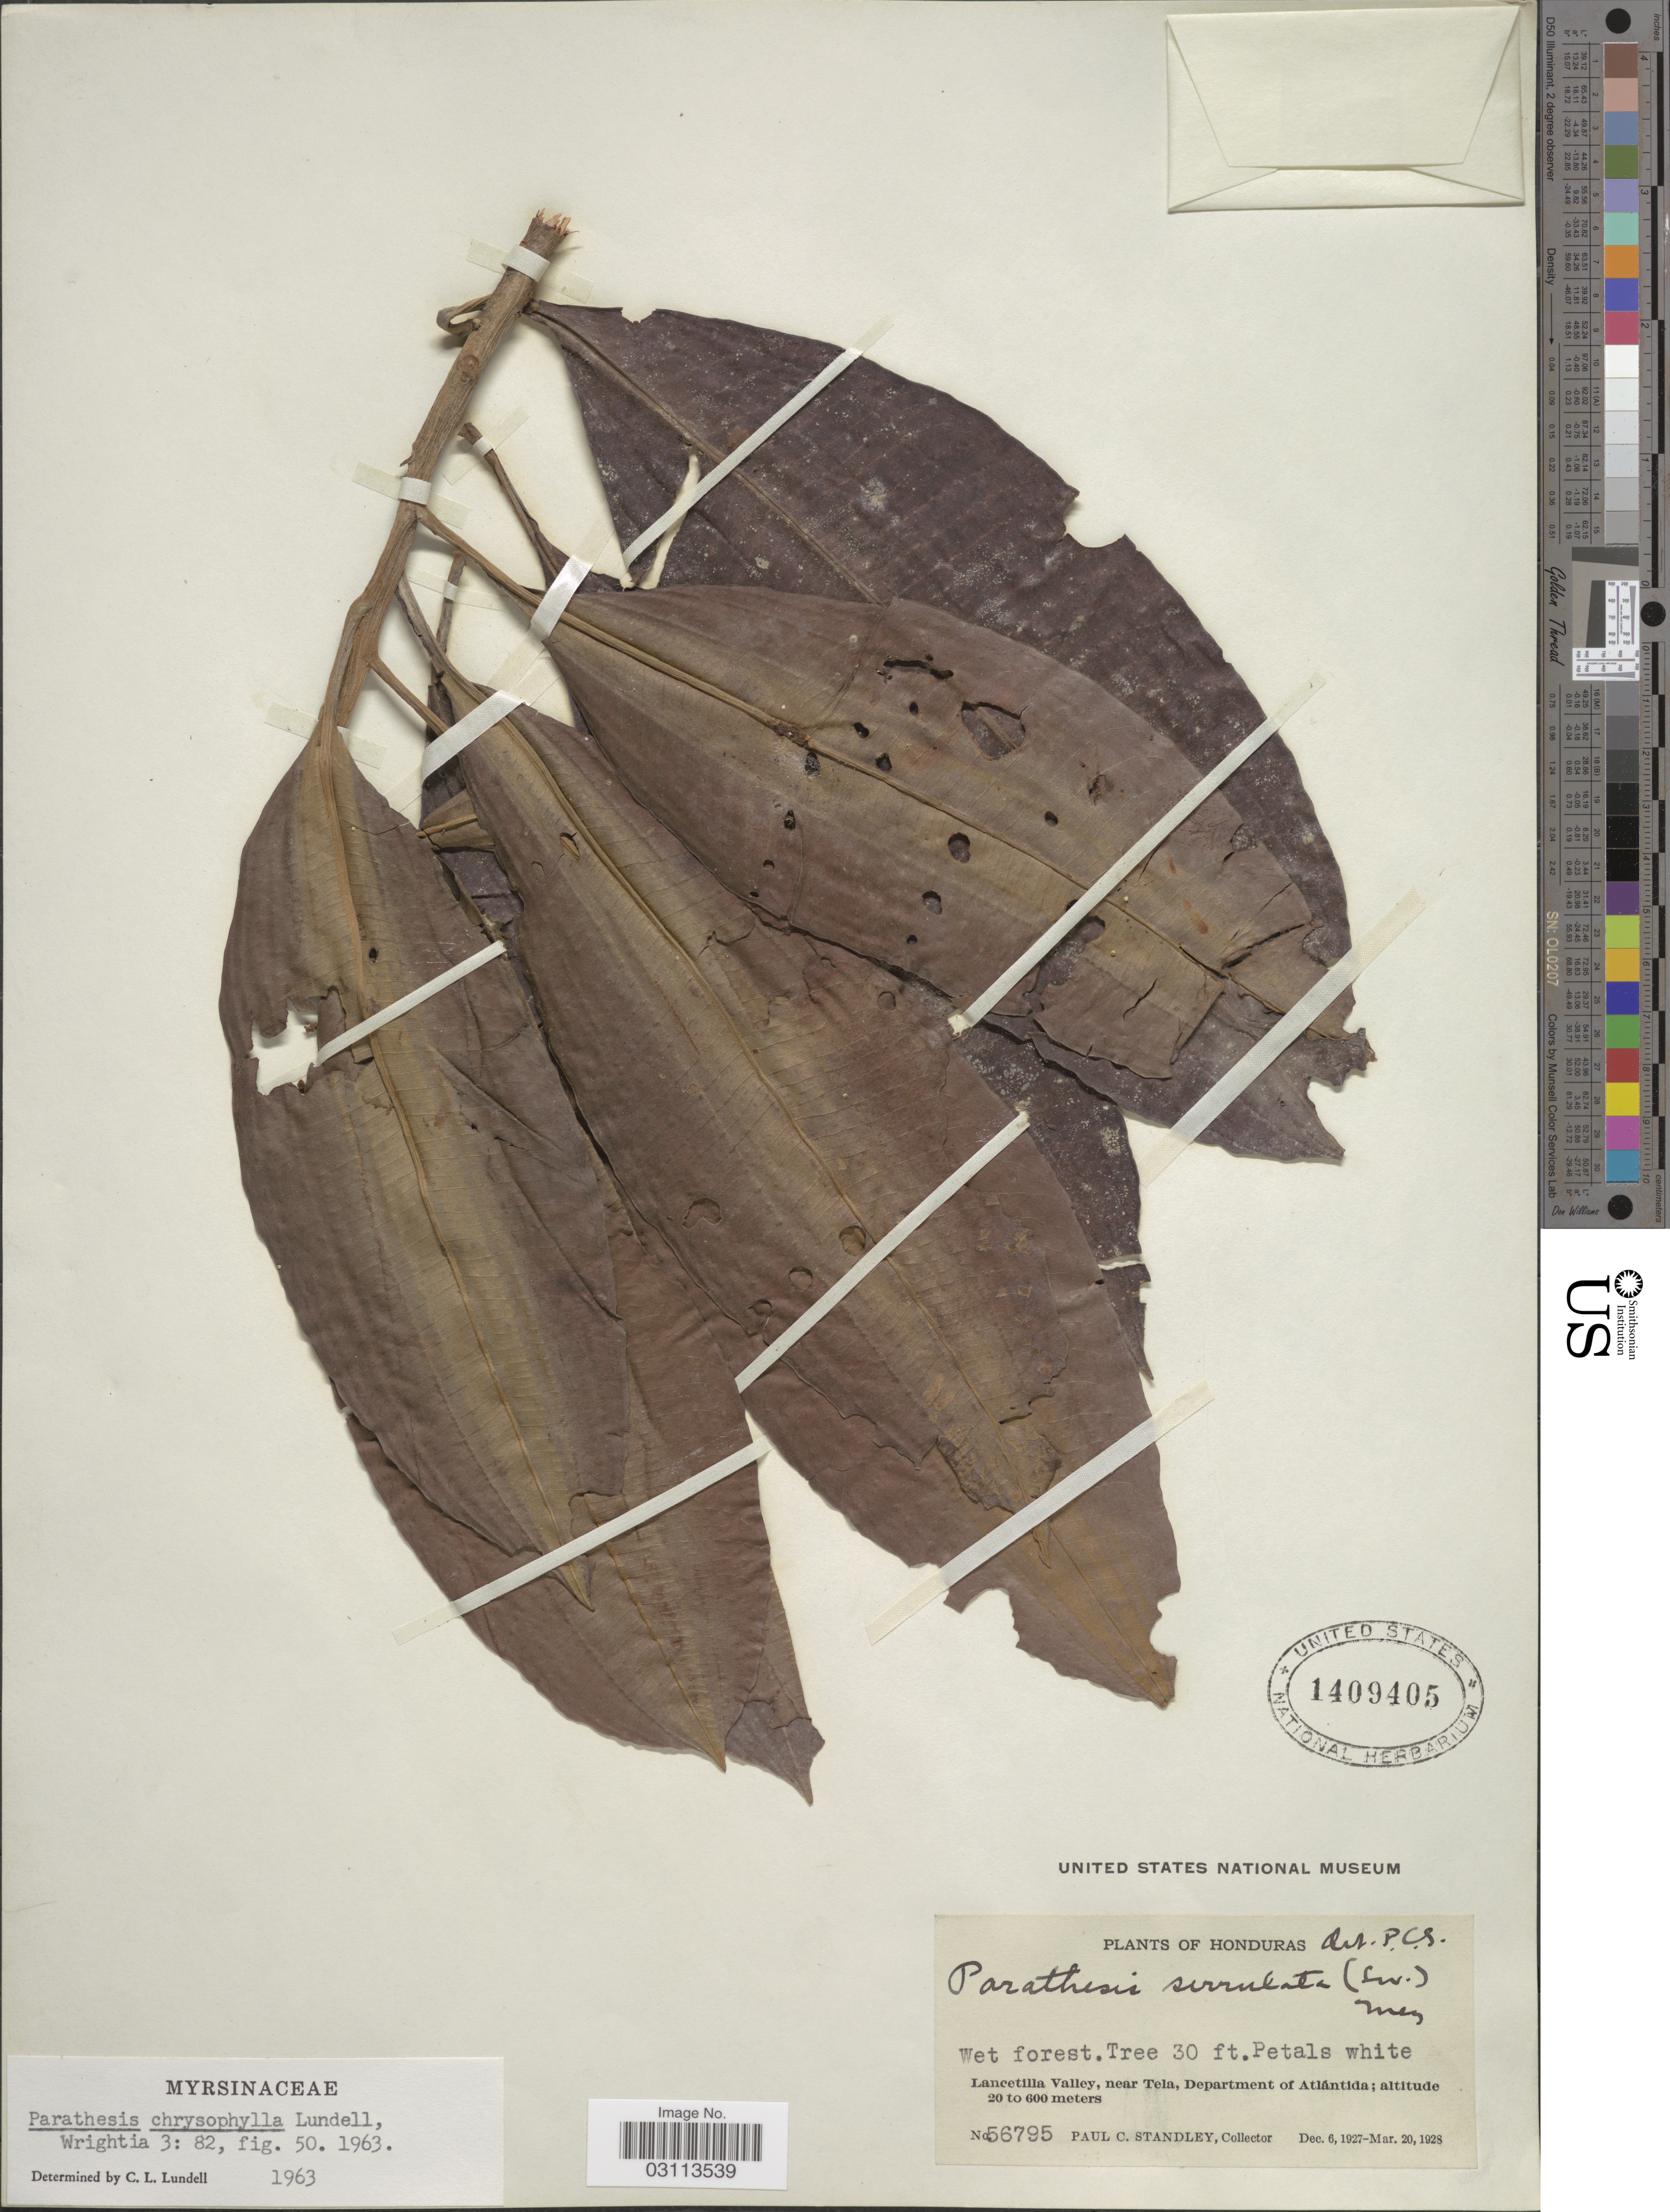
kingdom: Plantae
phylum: Tracheophyta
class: Magnoliopsida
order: Ericales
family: Primulaceae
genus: Parathesis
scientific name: Parathesis sp.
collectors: P. C. Standley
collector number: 56795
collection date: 1927-12-06/1928-03-20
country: Honduras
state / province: Atlántida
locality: Lancetilla Valley, near Tela, Department of Atlántida.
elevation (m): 20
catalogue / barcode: US 1409405